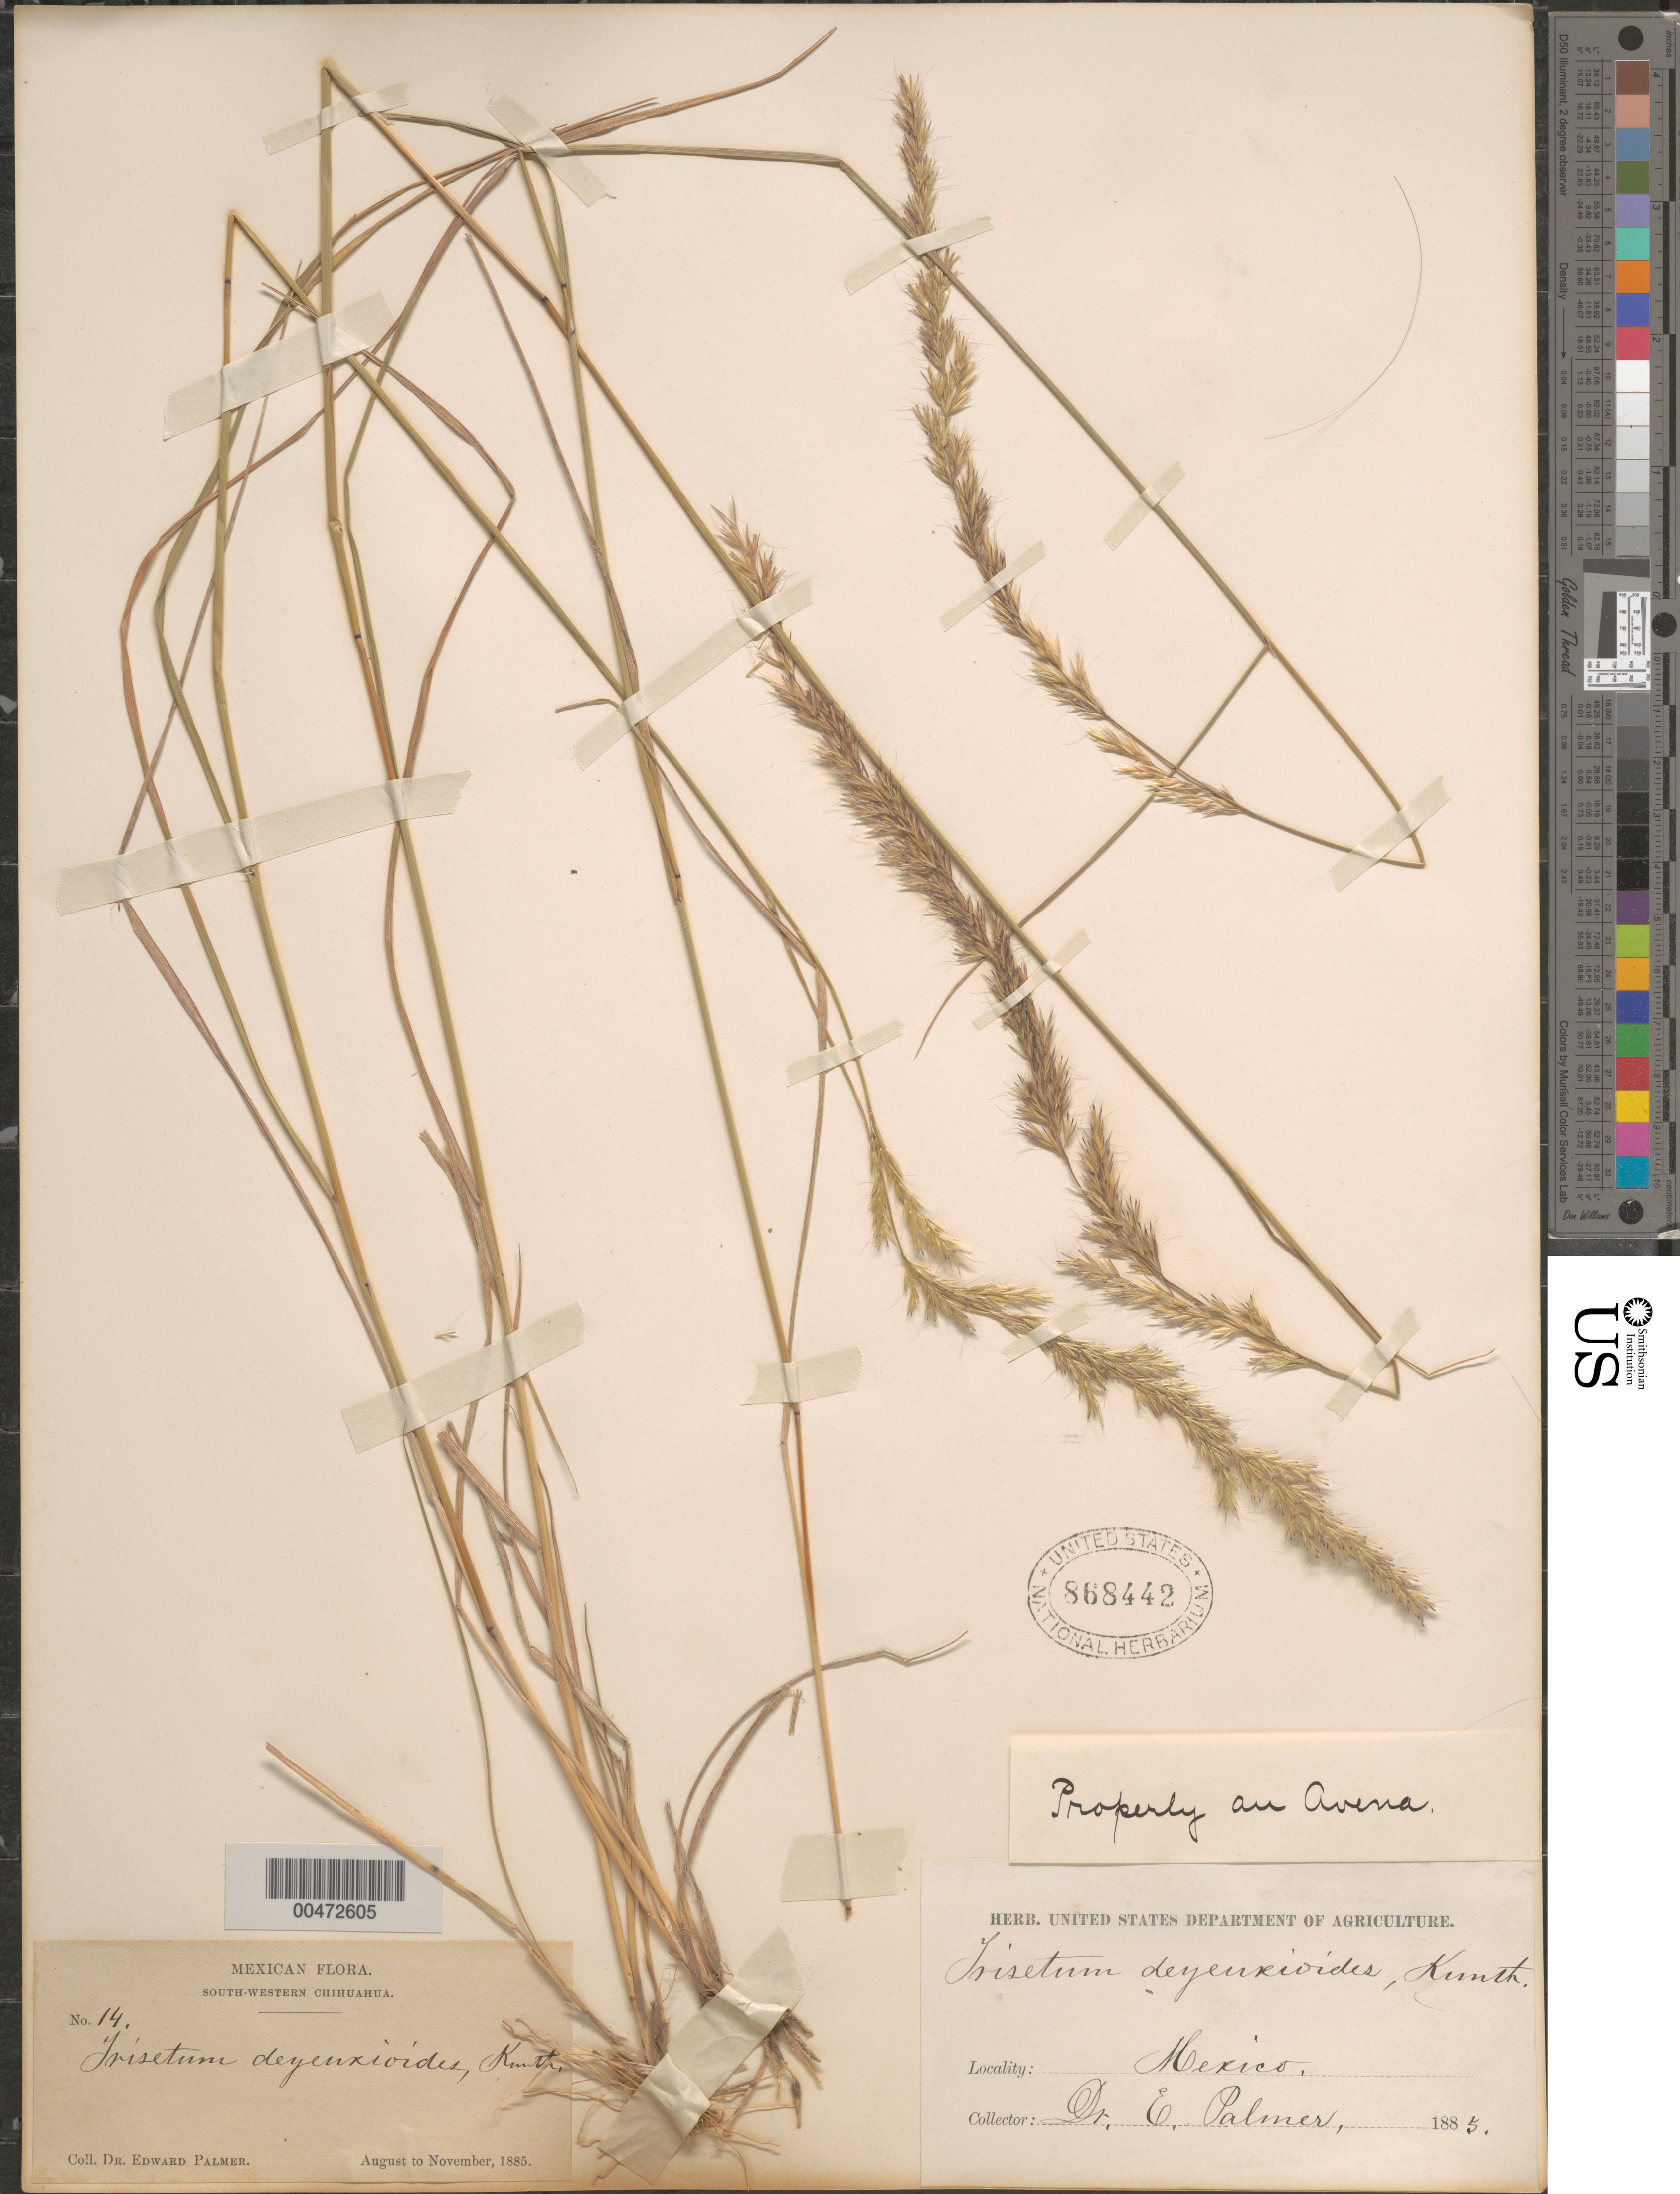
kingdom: Plantae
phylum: Tracheophyta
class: Liliopsida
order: Poales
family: Poaceae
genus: Trisetum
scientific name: Trisetum deyeuxioides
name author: (Kunth) Kunth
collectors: E. Palmer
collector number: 14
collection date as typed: Aug 1885 to Nov 1885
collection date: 1885-08/1885-11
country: Mexico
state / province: Chihuahua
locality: South-western Chihuahua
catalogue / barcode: US 868442